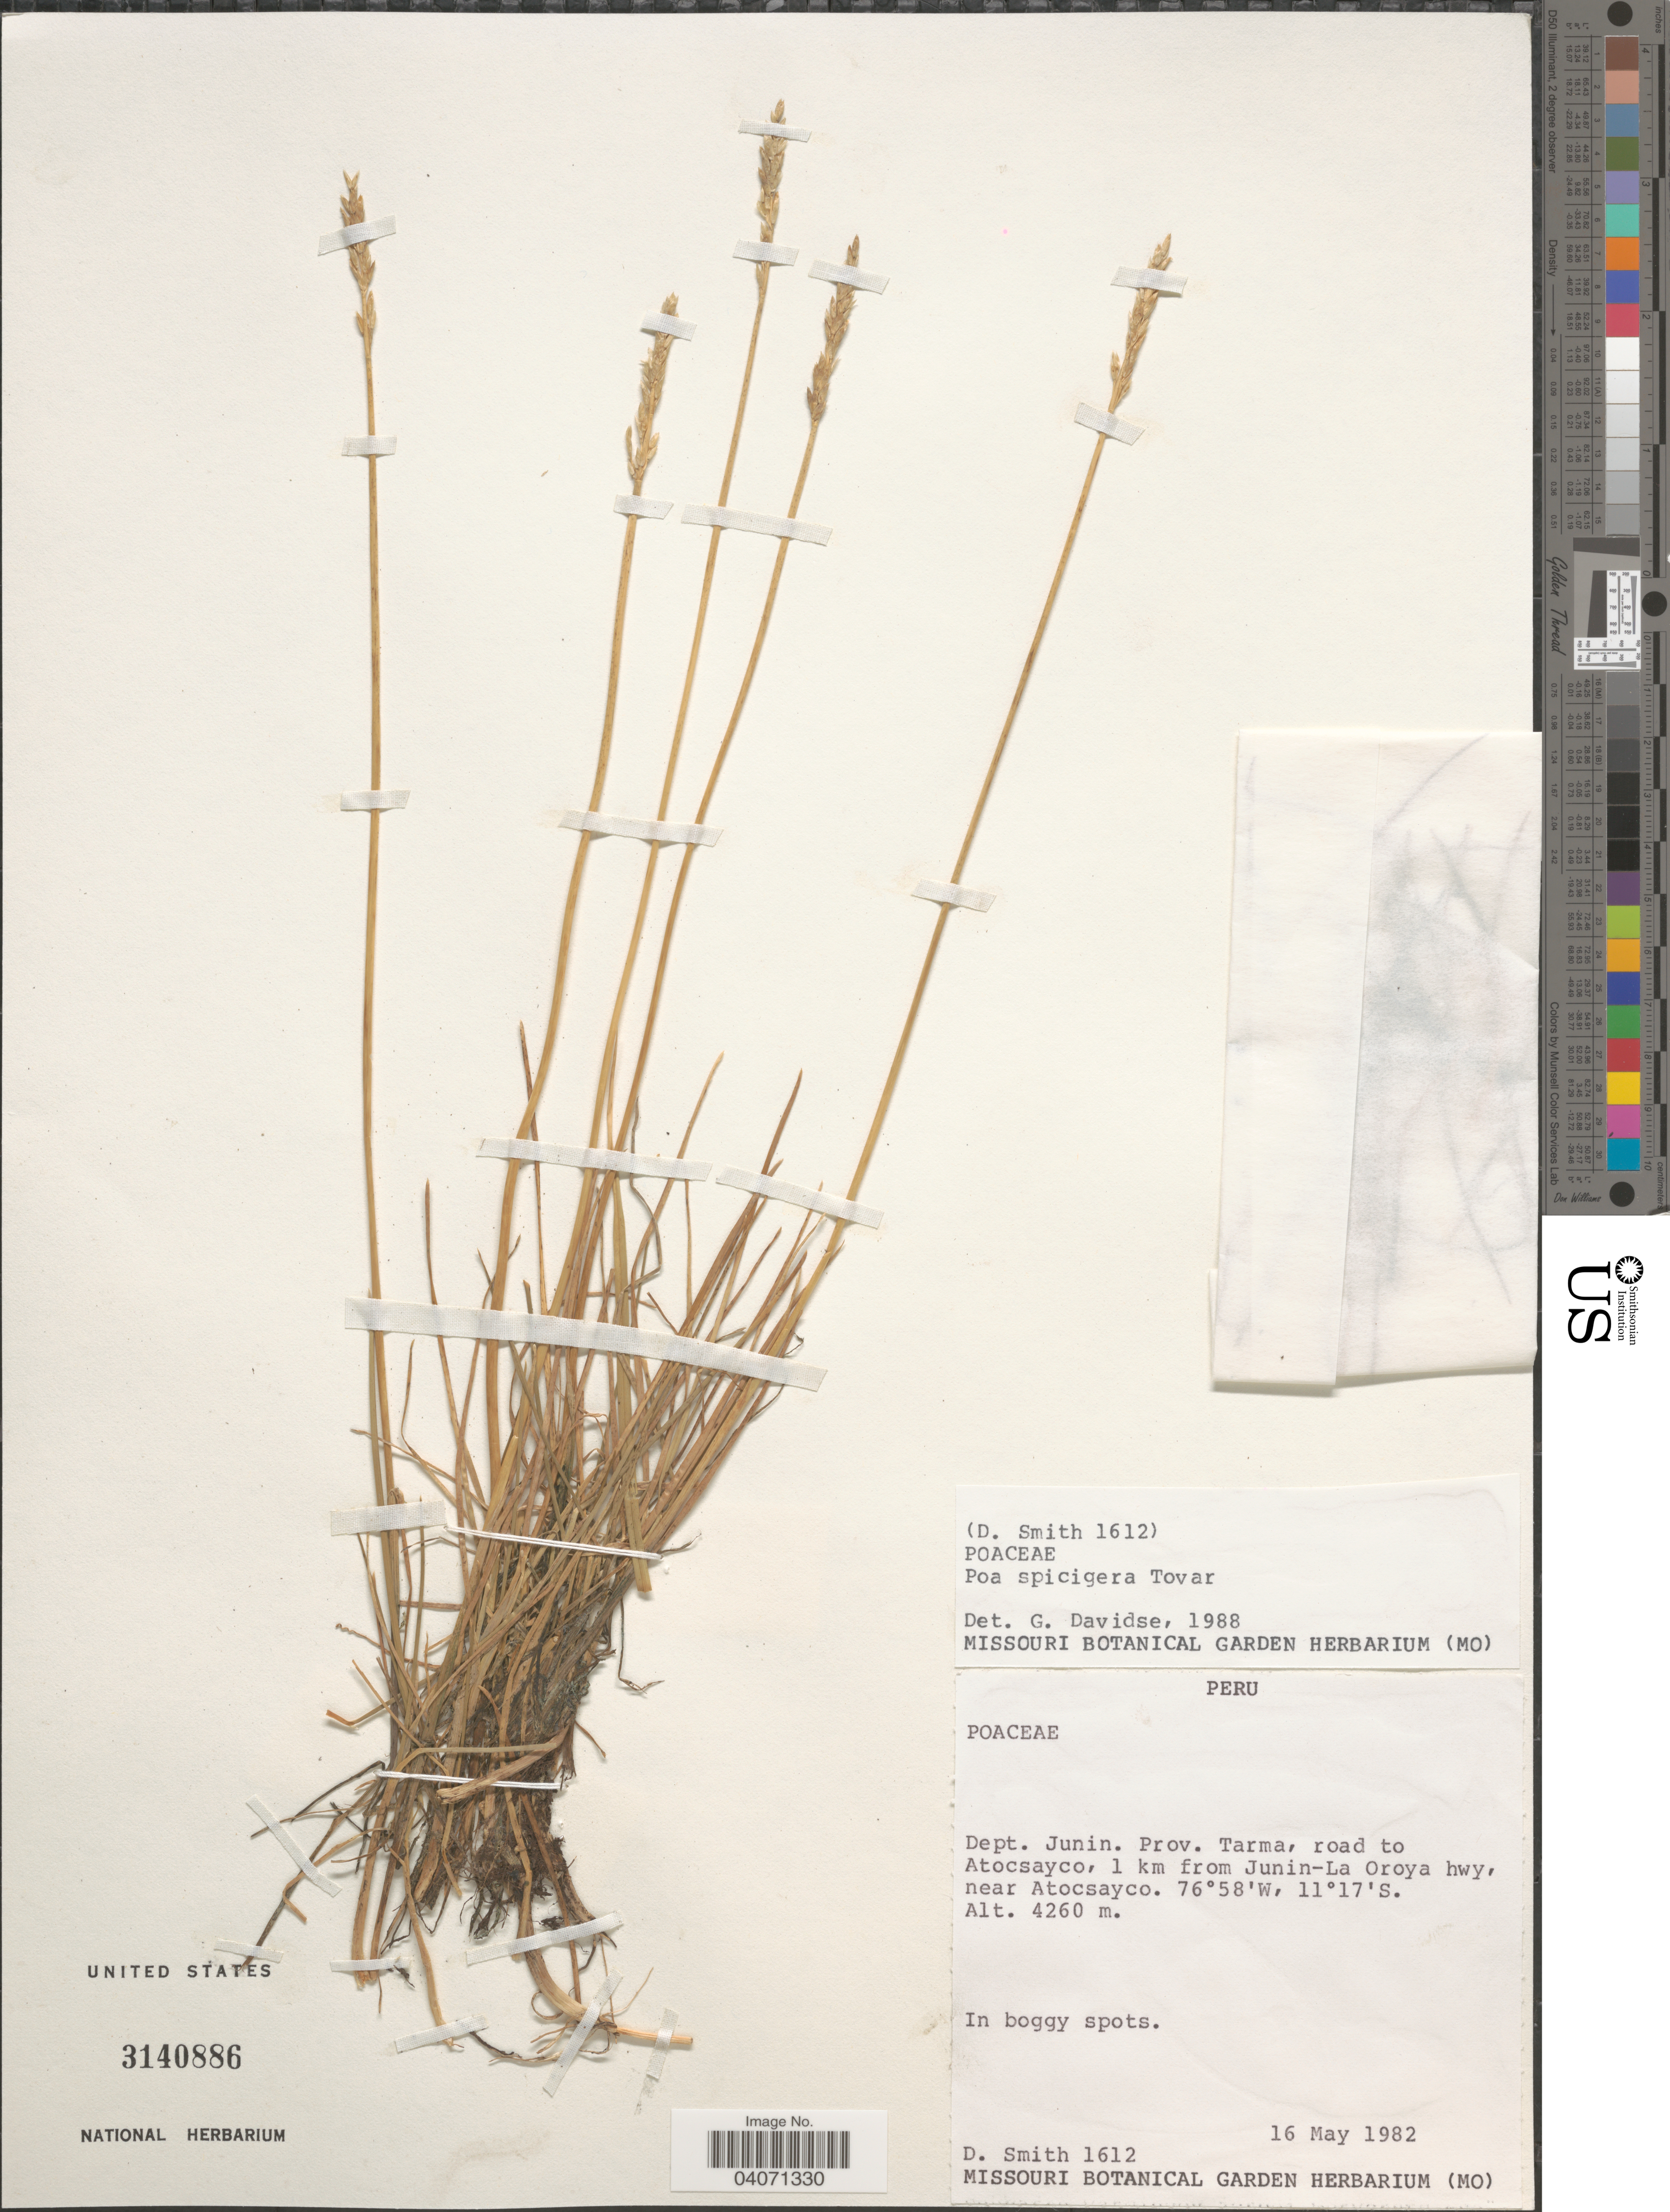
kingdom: Plantae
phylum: Tracheophyta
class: Liliopsida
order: Poales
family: Poaceae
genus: Poa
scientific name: Poa spicigera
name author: Tovar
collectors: D. Smith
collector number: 1612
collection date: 1982-05-16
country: Peru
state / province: Junín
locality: Dept. Junin. Prov. Tarma, road to Atocsayco, 1 km from Junin-La Oroya hwy, near Atocsayco.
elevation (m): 4260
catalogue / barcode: US 3140886